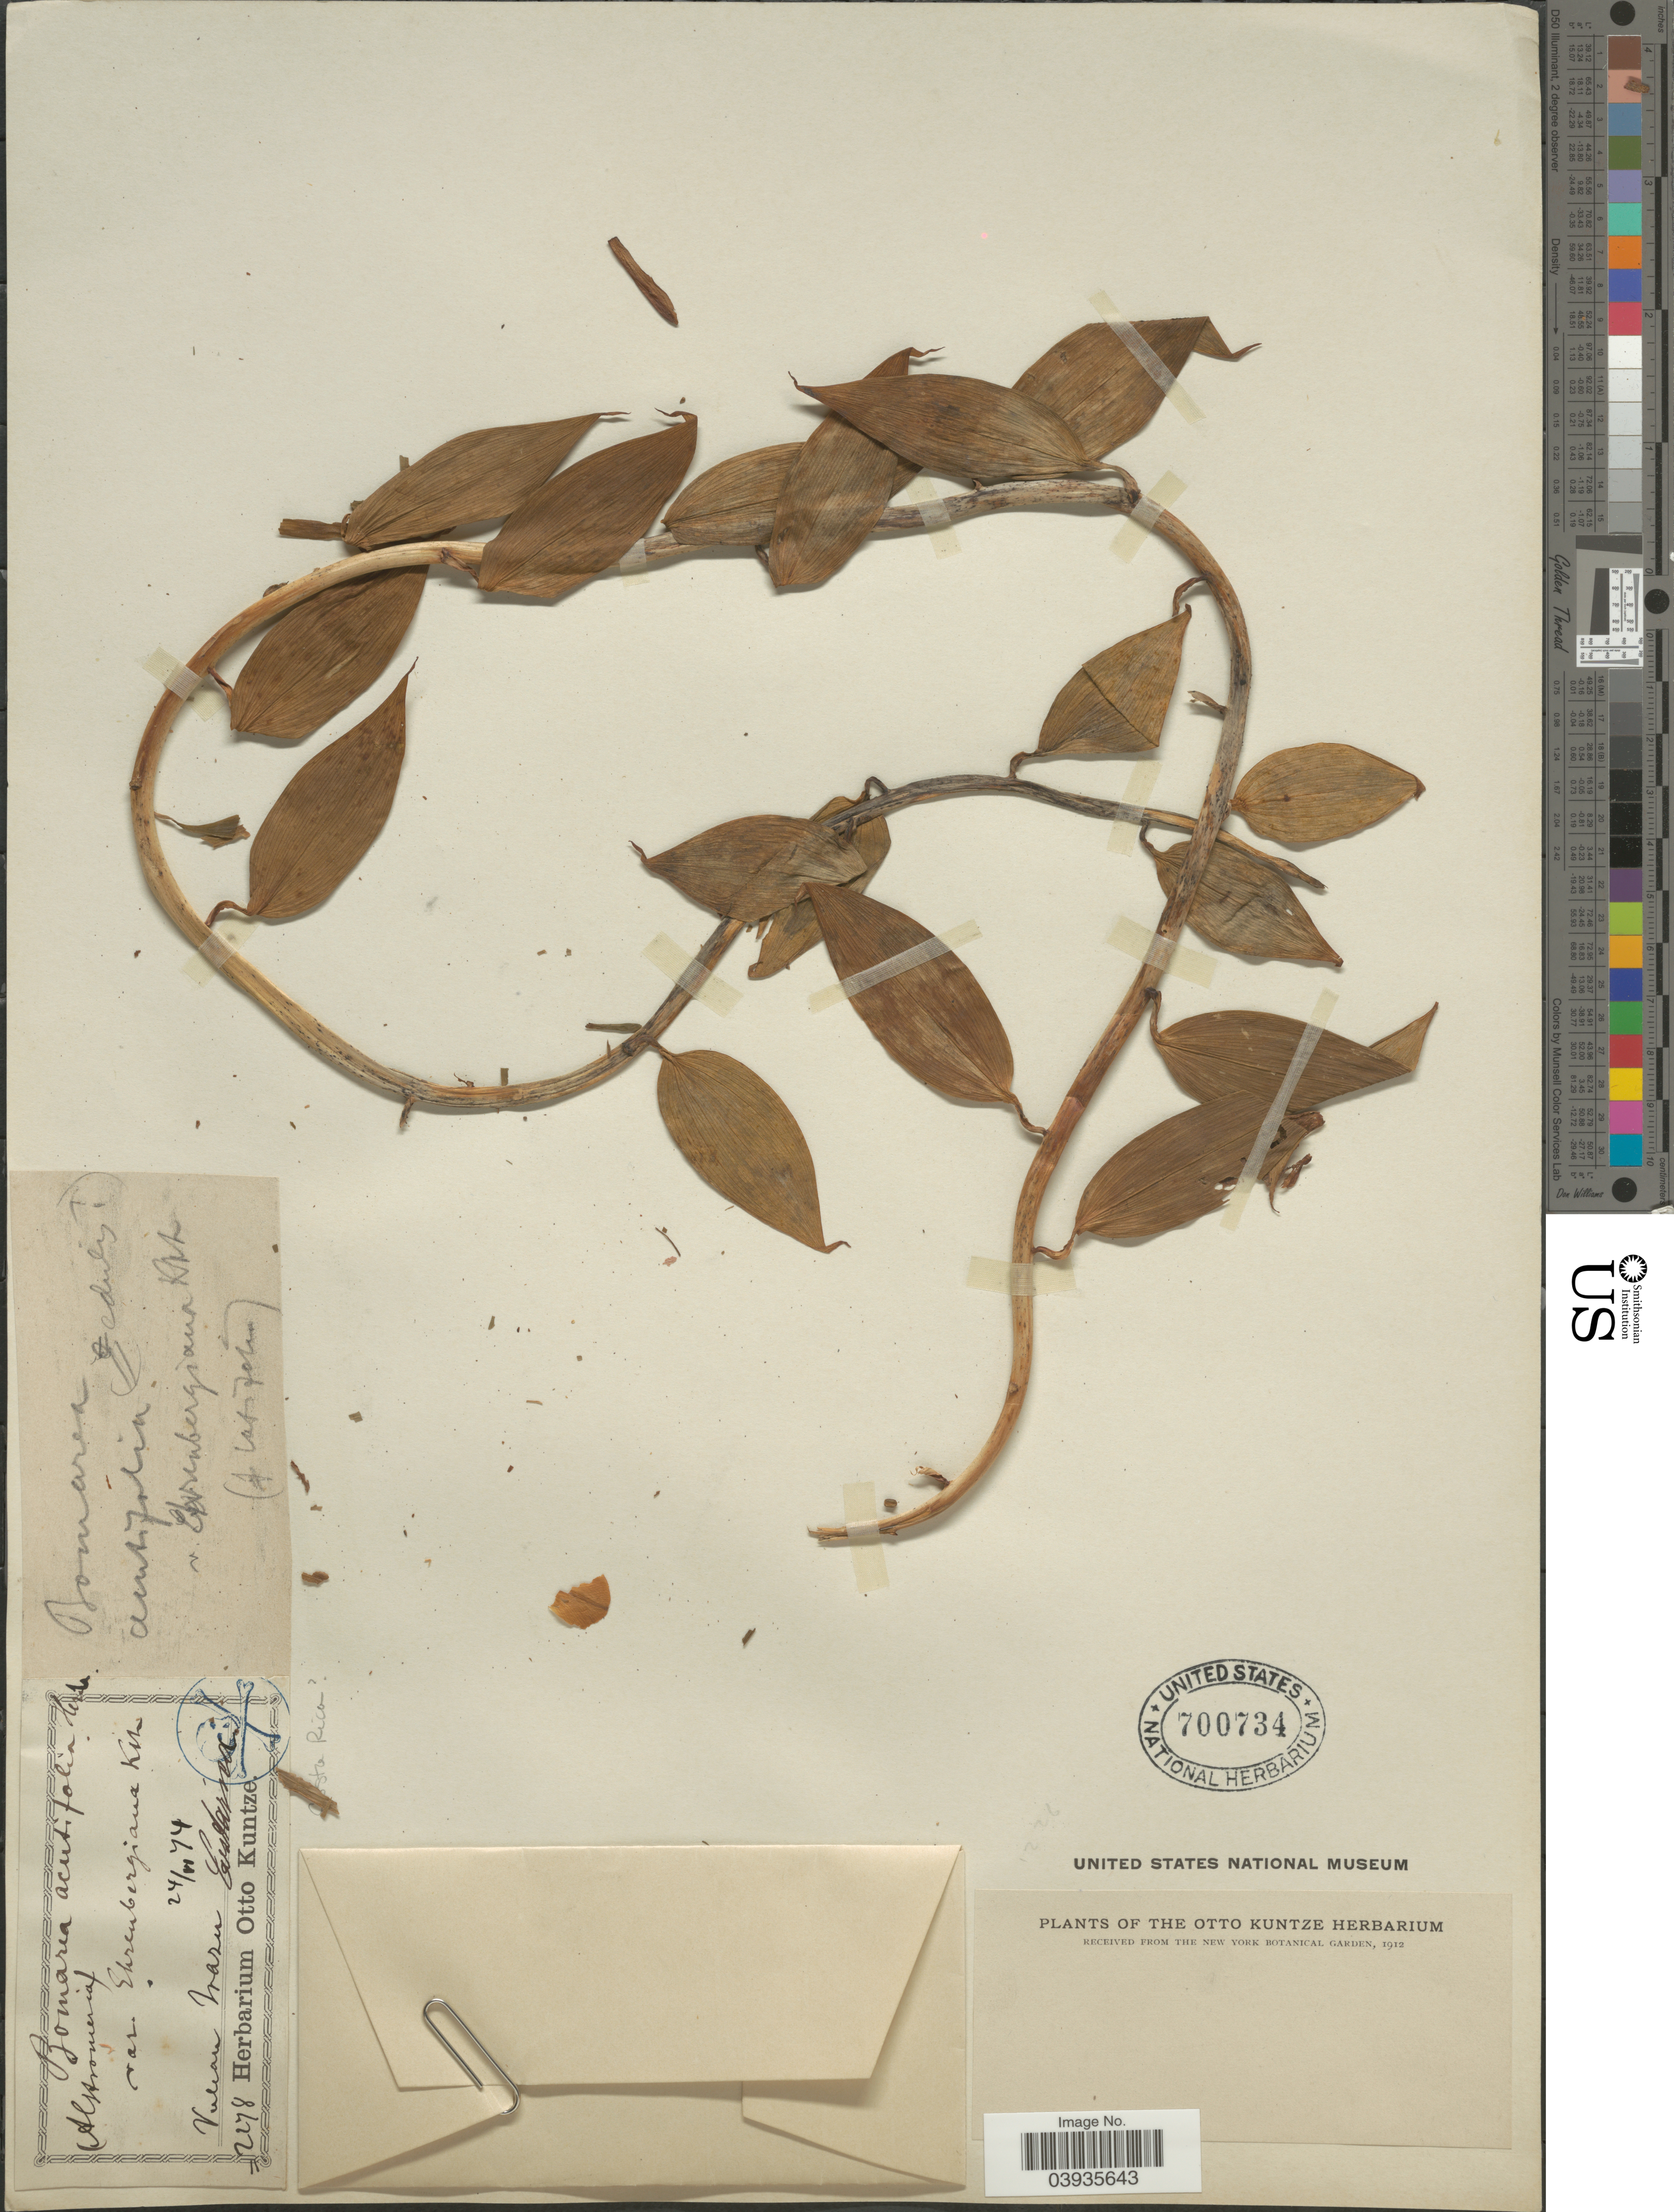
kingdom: Plantae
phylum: Tracheophyta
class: Liliopsida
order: Liliales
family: Alstroemeriaceae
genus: Bomarea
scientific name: Bomarea acutifolia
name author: (Link & Otto) Herb.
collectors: ex herb. Otto Kuntze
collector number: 2278*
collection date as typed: Transcribed d/m/y: 24/6/74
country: Costa Rica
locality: Volcan Mazu.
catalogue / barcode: US 700734